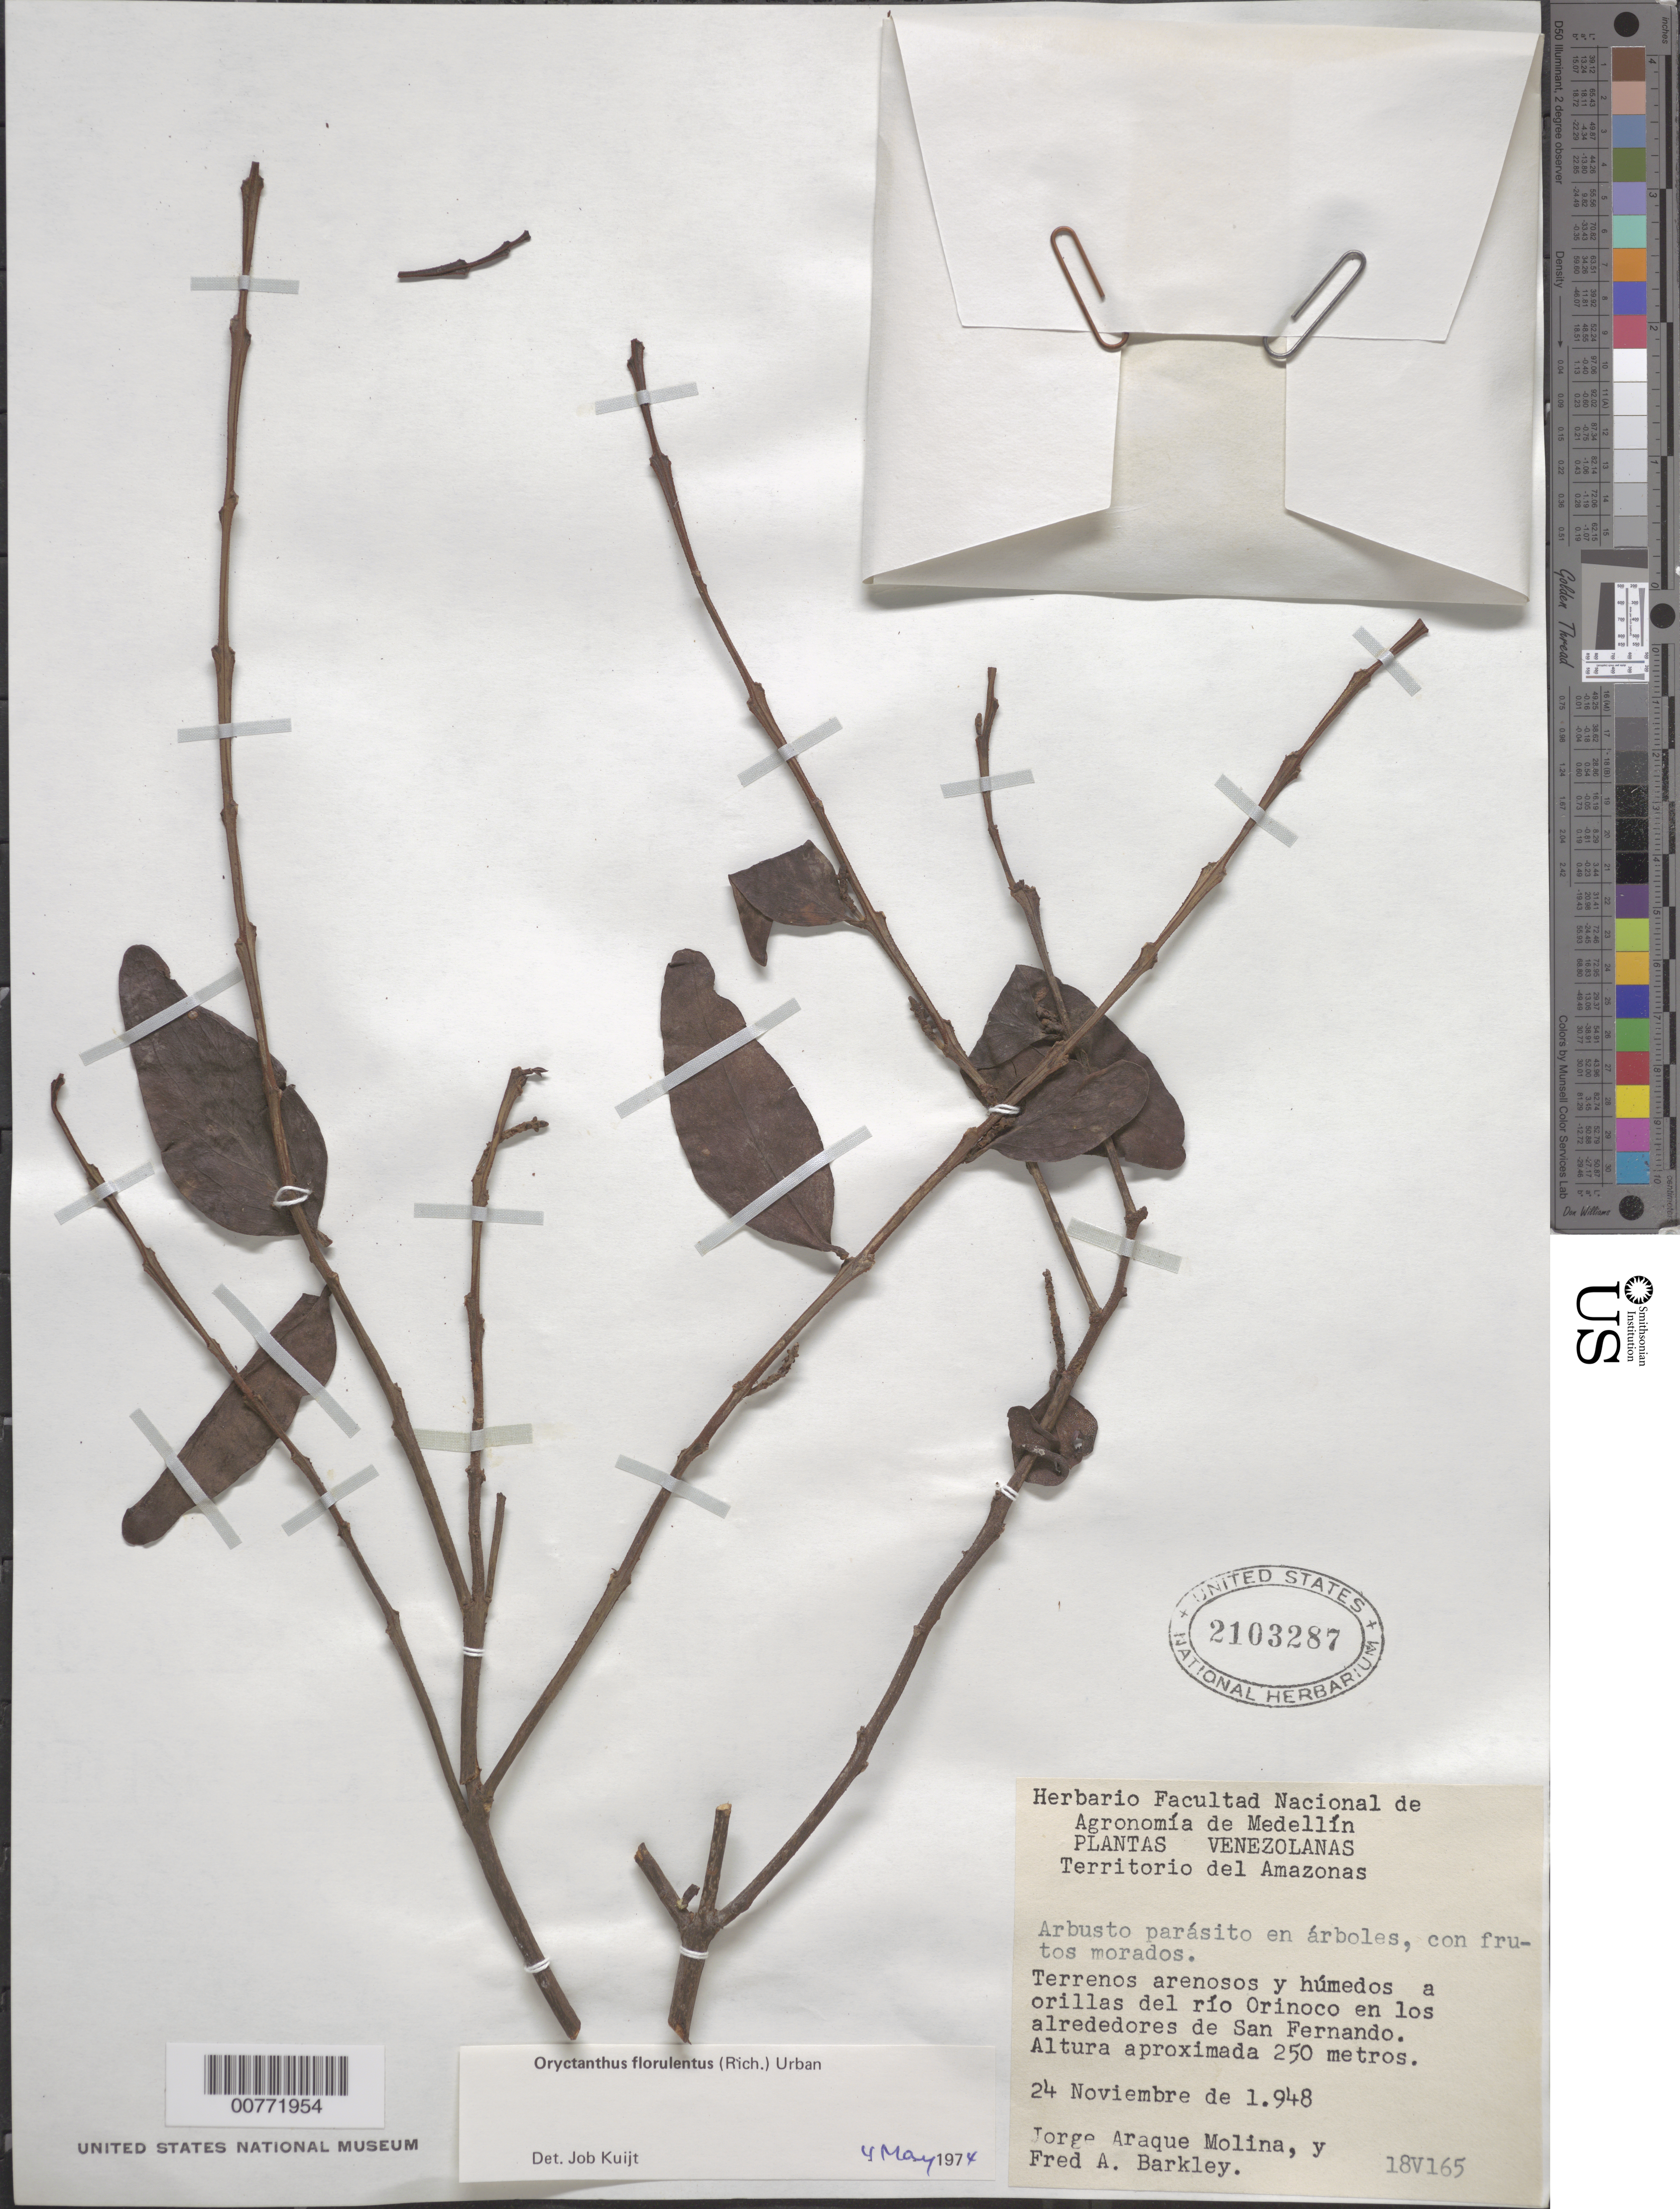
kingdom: Plantae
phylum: Tracheophyta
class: Magnoliopsida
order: Santalales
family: Loranthaceae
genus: Oryctanthus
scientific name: Oryctanthus florulentus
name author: (Rich.) Tiegh.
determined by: Kuijt, Job, (CANADA)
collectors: J. A. Molina & F. A. Barkley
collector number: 18v 165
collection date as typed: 24-Nov-48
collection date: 1948-11-24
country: Venezuela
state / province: Amazonas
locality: Río Orinoco en los alrededores de San Fernando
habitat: Terrenos arenosos y humedos a orillas del río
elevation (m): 250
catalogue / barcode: US 2103287